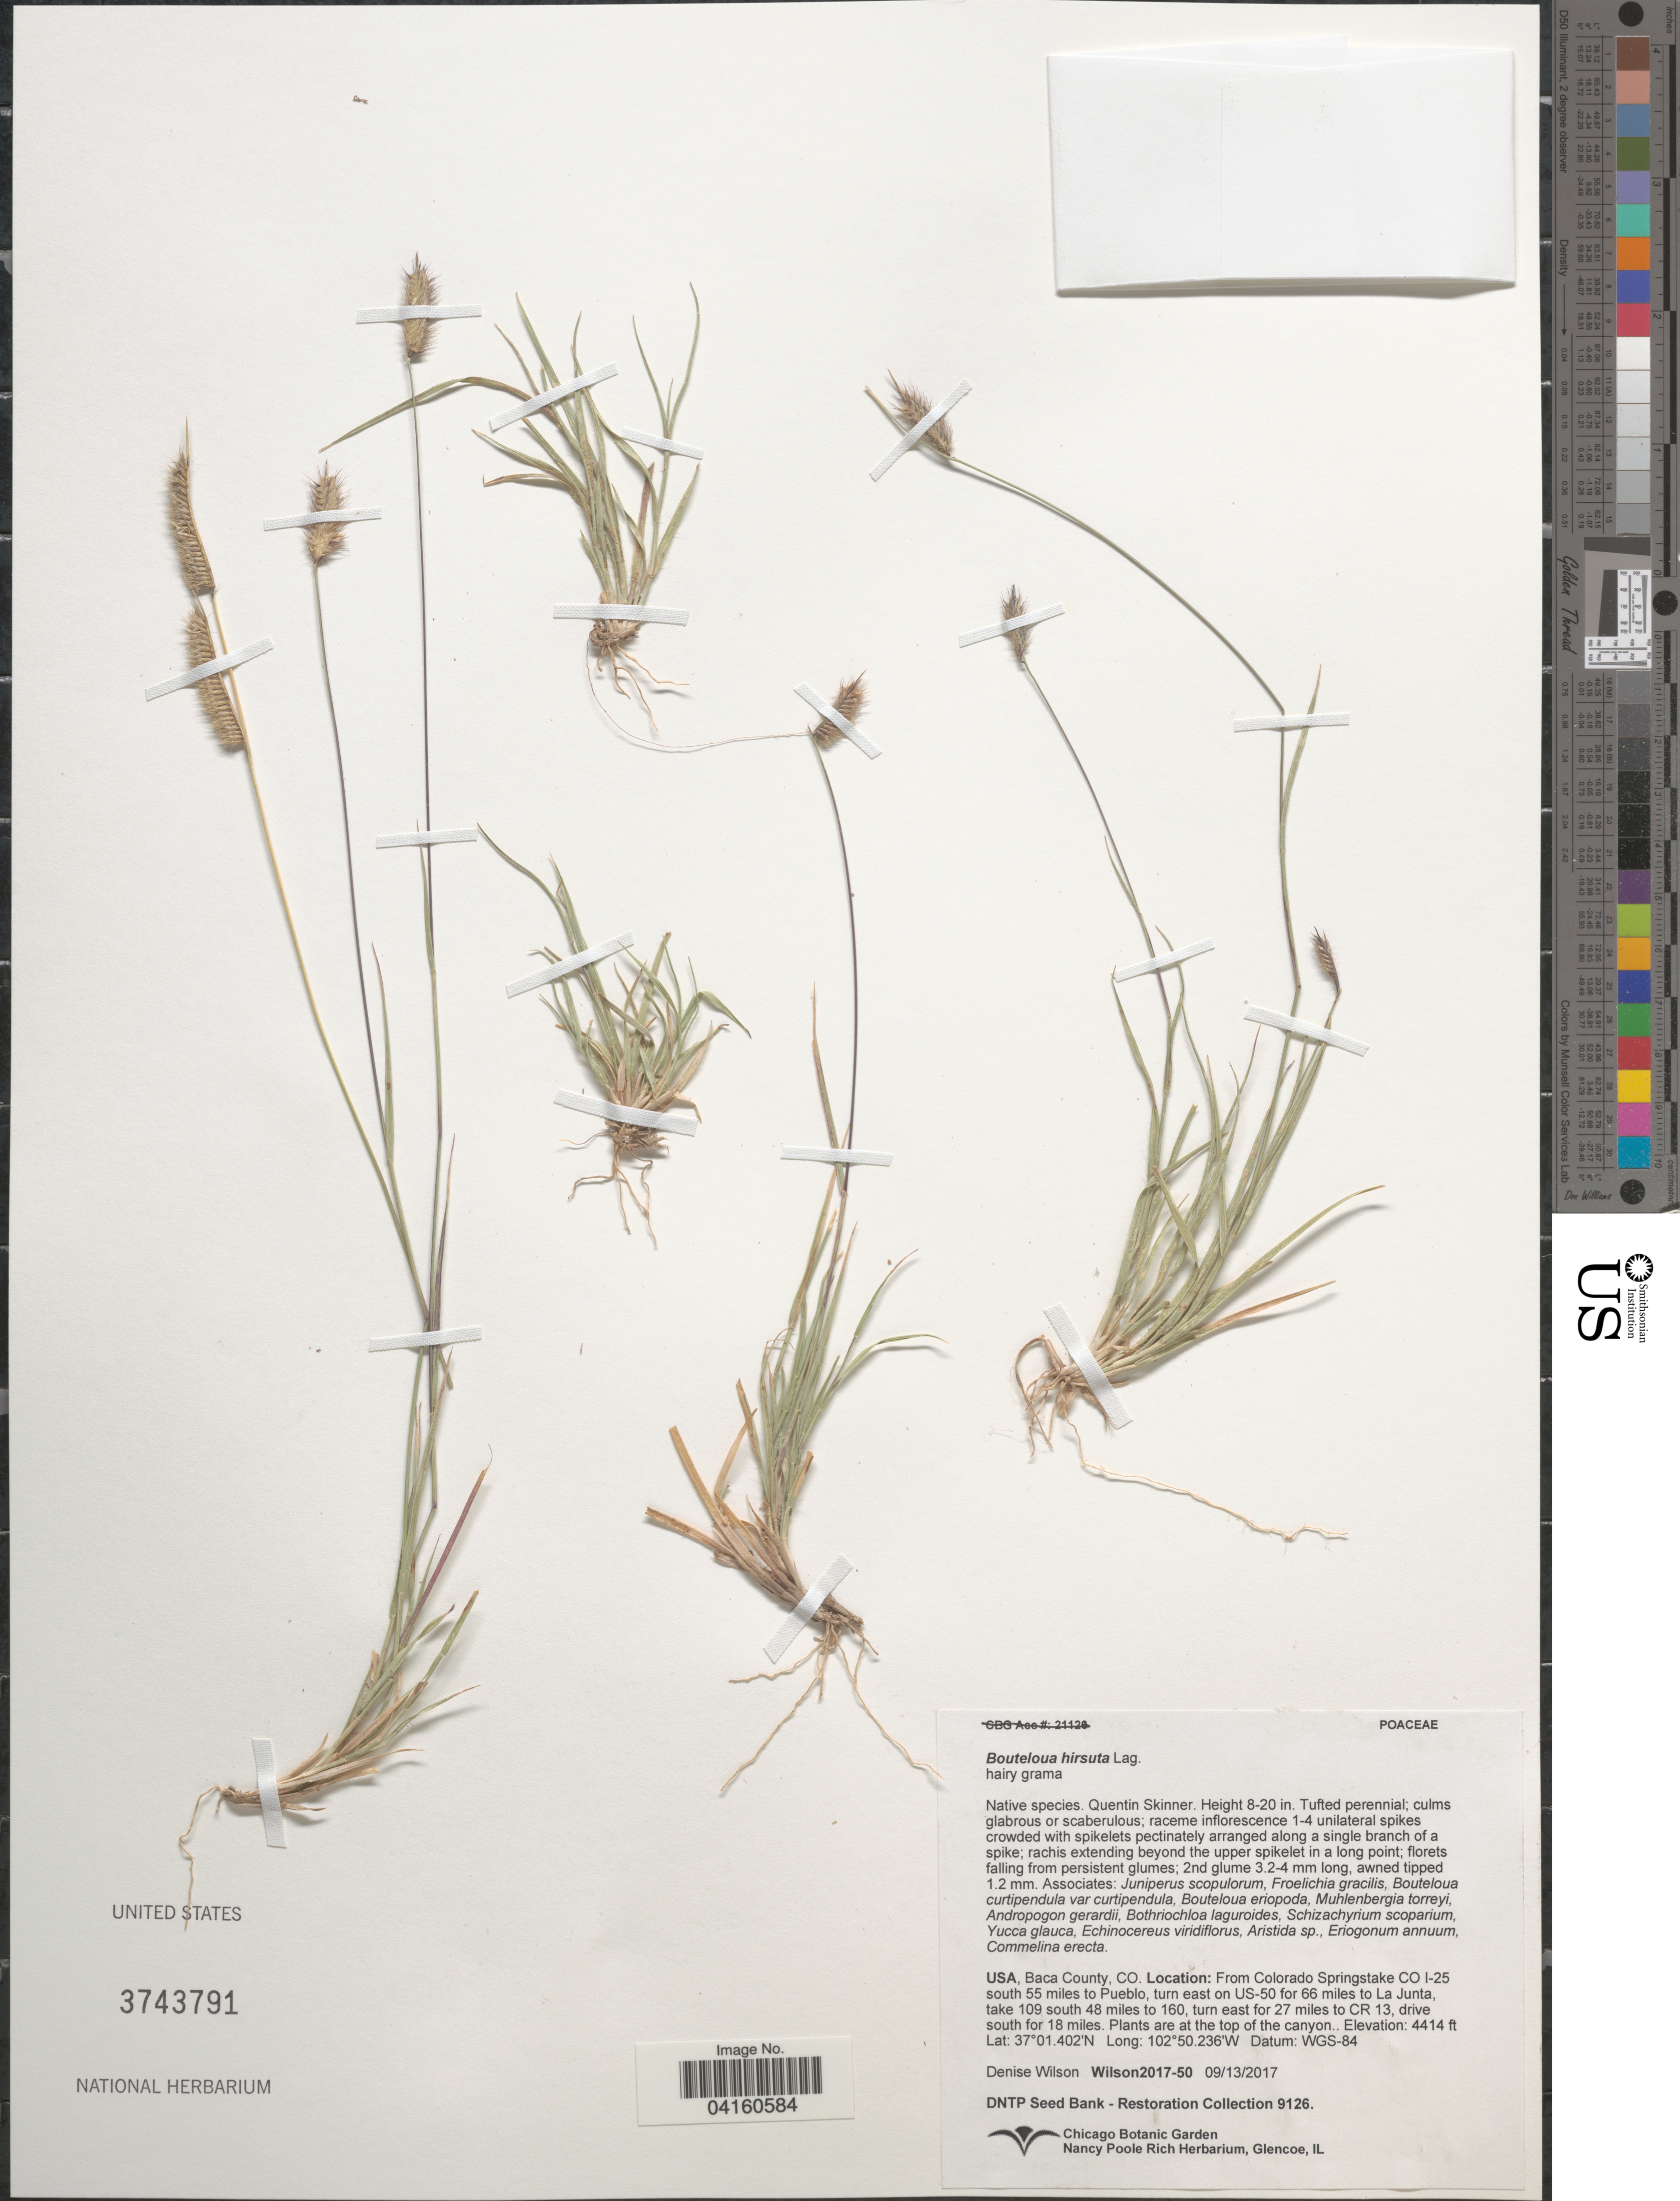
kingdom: Plantae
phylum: Tracheophyta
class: Liliopsida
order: Poales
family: Poaceae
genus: Bouteloua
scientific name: Bouteloua hirsuta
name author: Lag.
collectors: D. Wilson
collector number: Wilson2017-50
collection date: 2017-09-13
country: United States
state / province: Colorado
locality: Baca County. From Colorado Springs take CO I-25 south 55 miles to Pueblo; turn east on US 50 for 66 miles to La Junta; take 109 south 48 miles to 160, turn E for 27 miles to CR13; drive south for 18 miles. Plants are at the top of the canyon.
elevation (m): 1345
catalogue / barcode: US 3743791